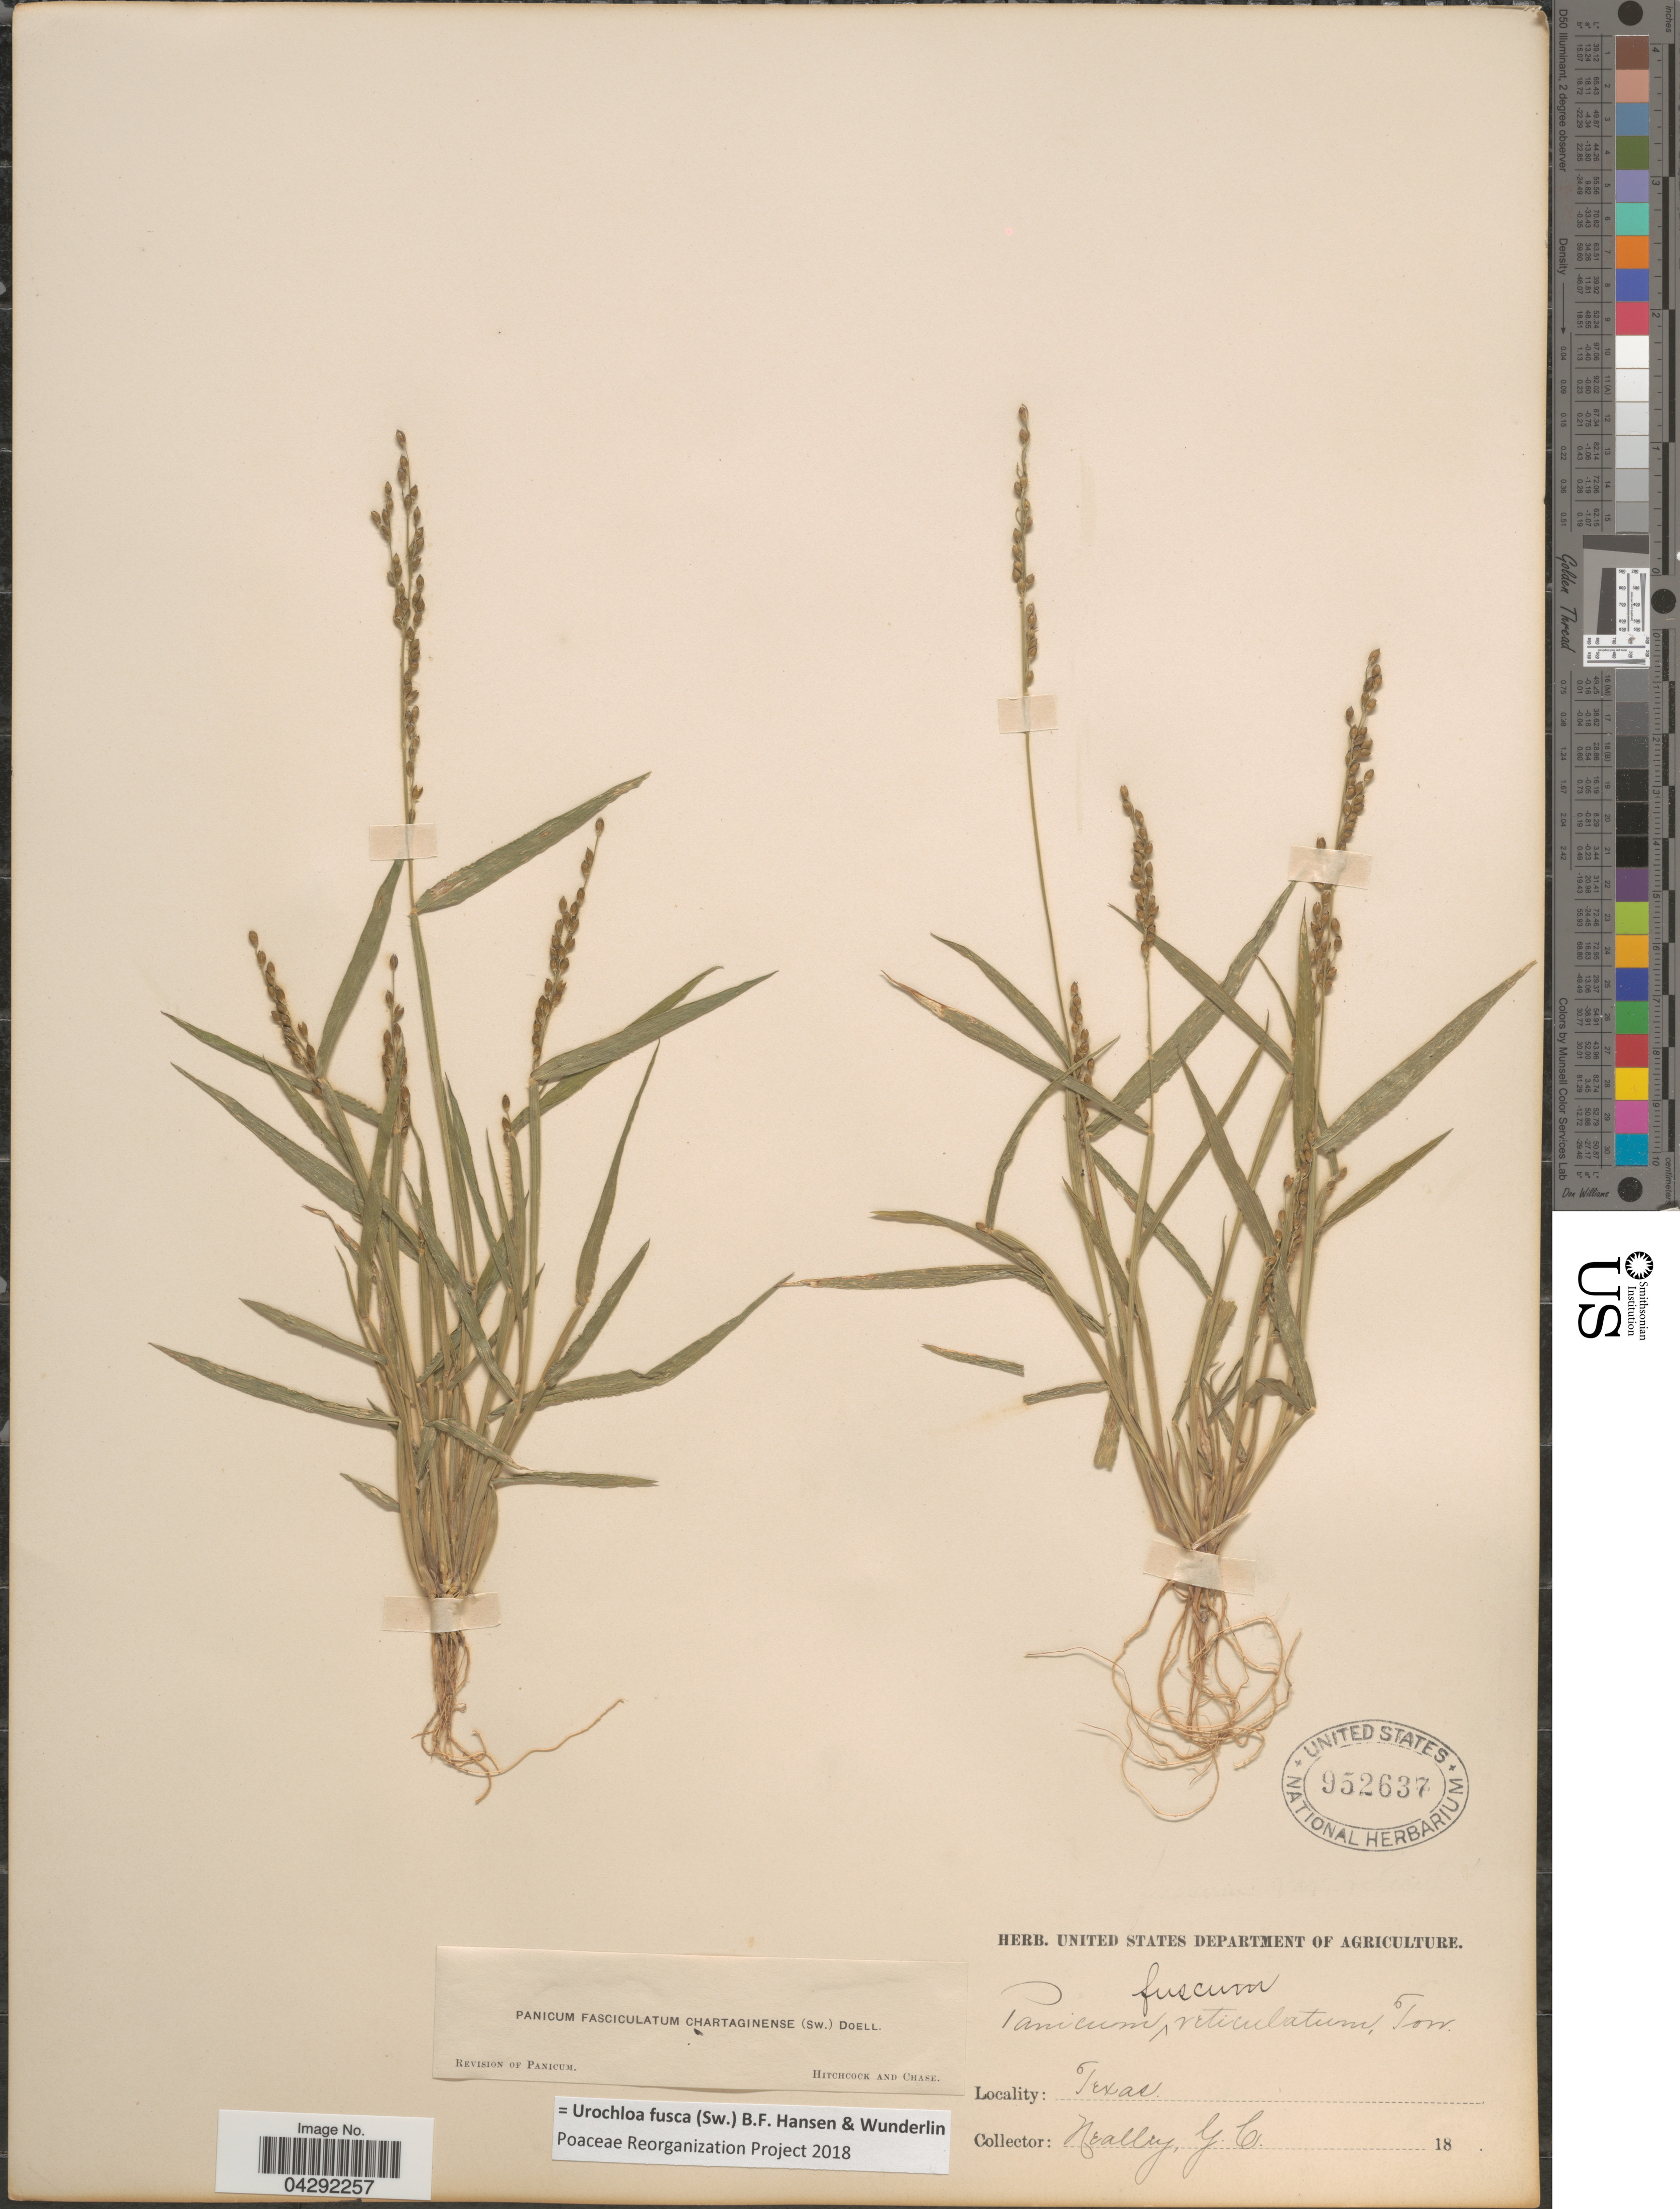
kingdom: Plantae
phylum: Tracheophyta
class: Liliopsida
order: Poales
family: Poaceae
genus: Urochloa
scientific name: Urochloa fusca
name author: (Sw.) B.F. Hansen & Wunderlin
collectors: G. C. Nealley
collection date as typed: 18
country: United States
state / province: Texas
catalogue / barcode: US 952637